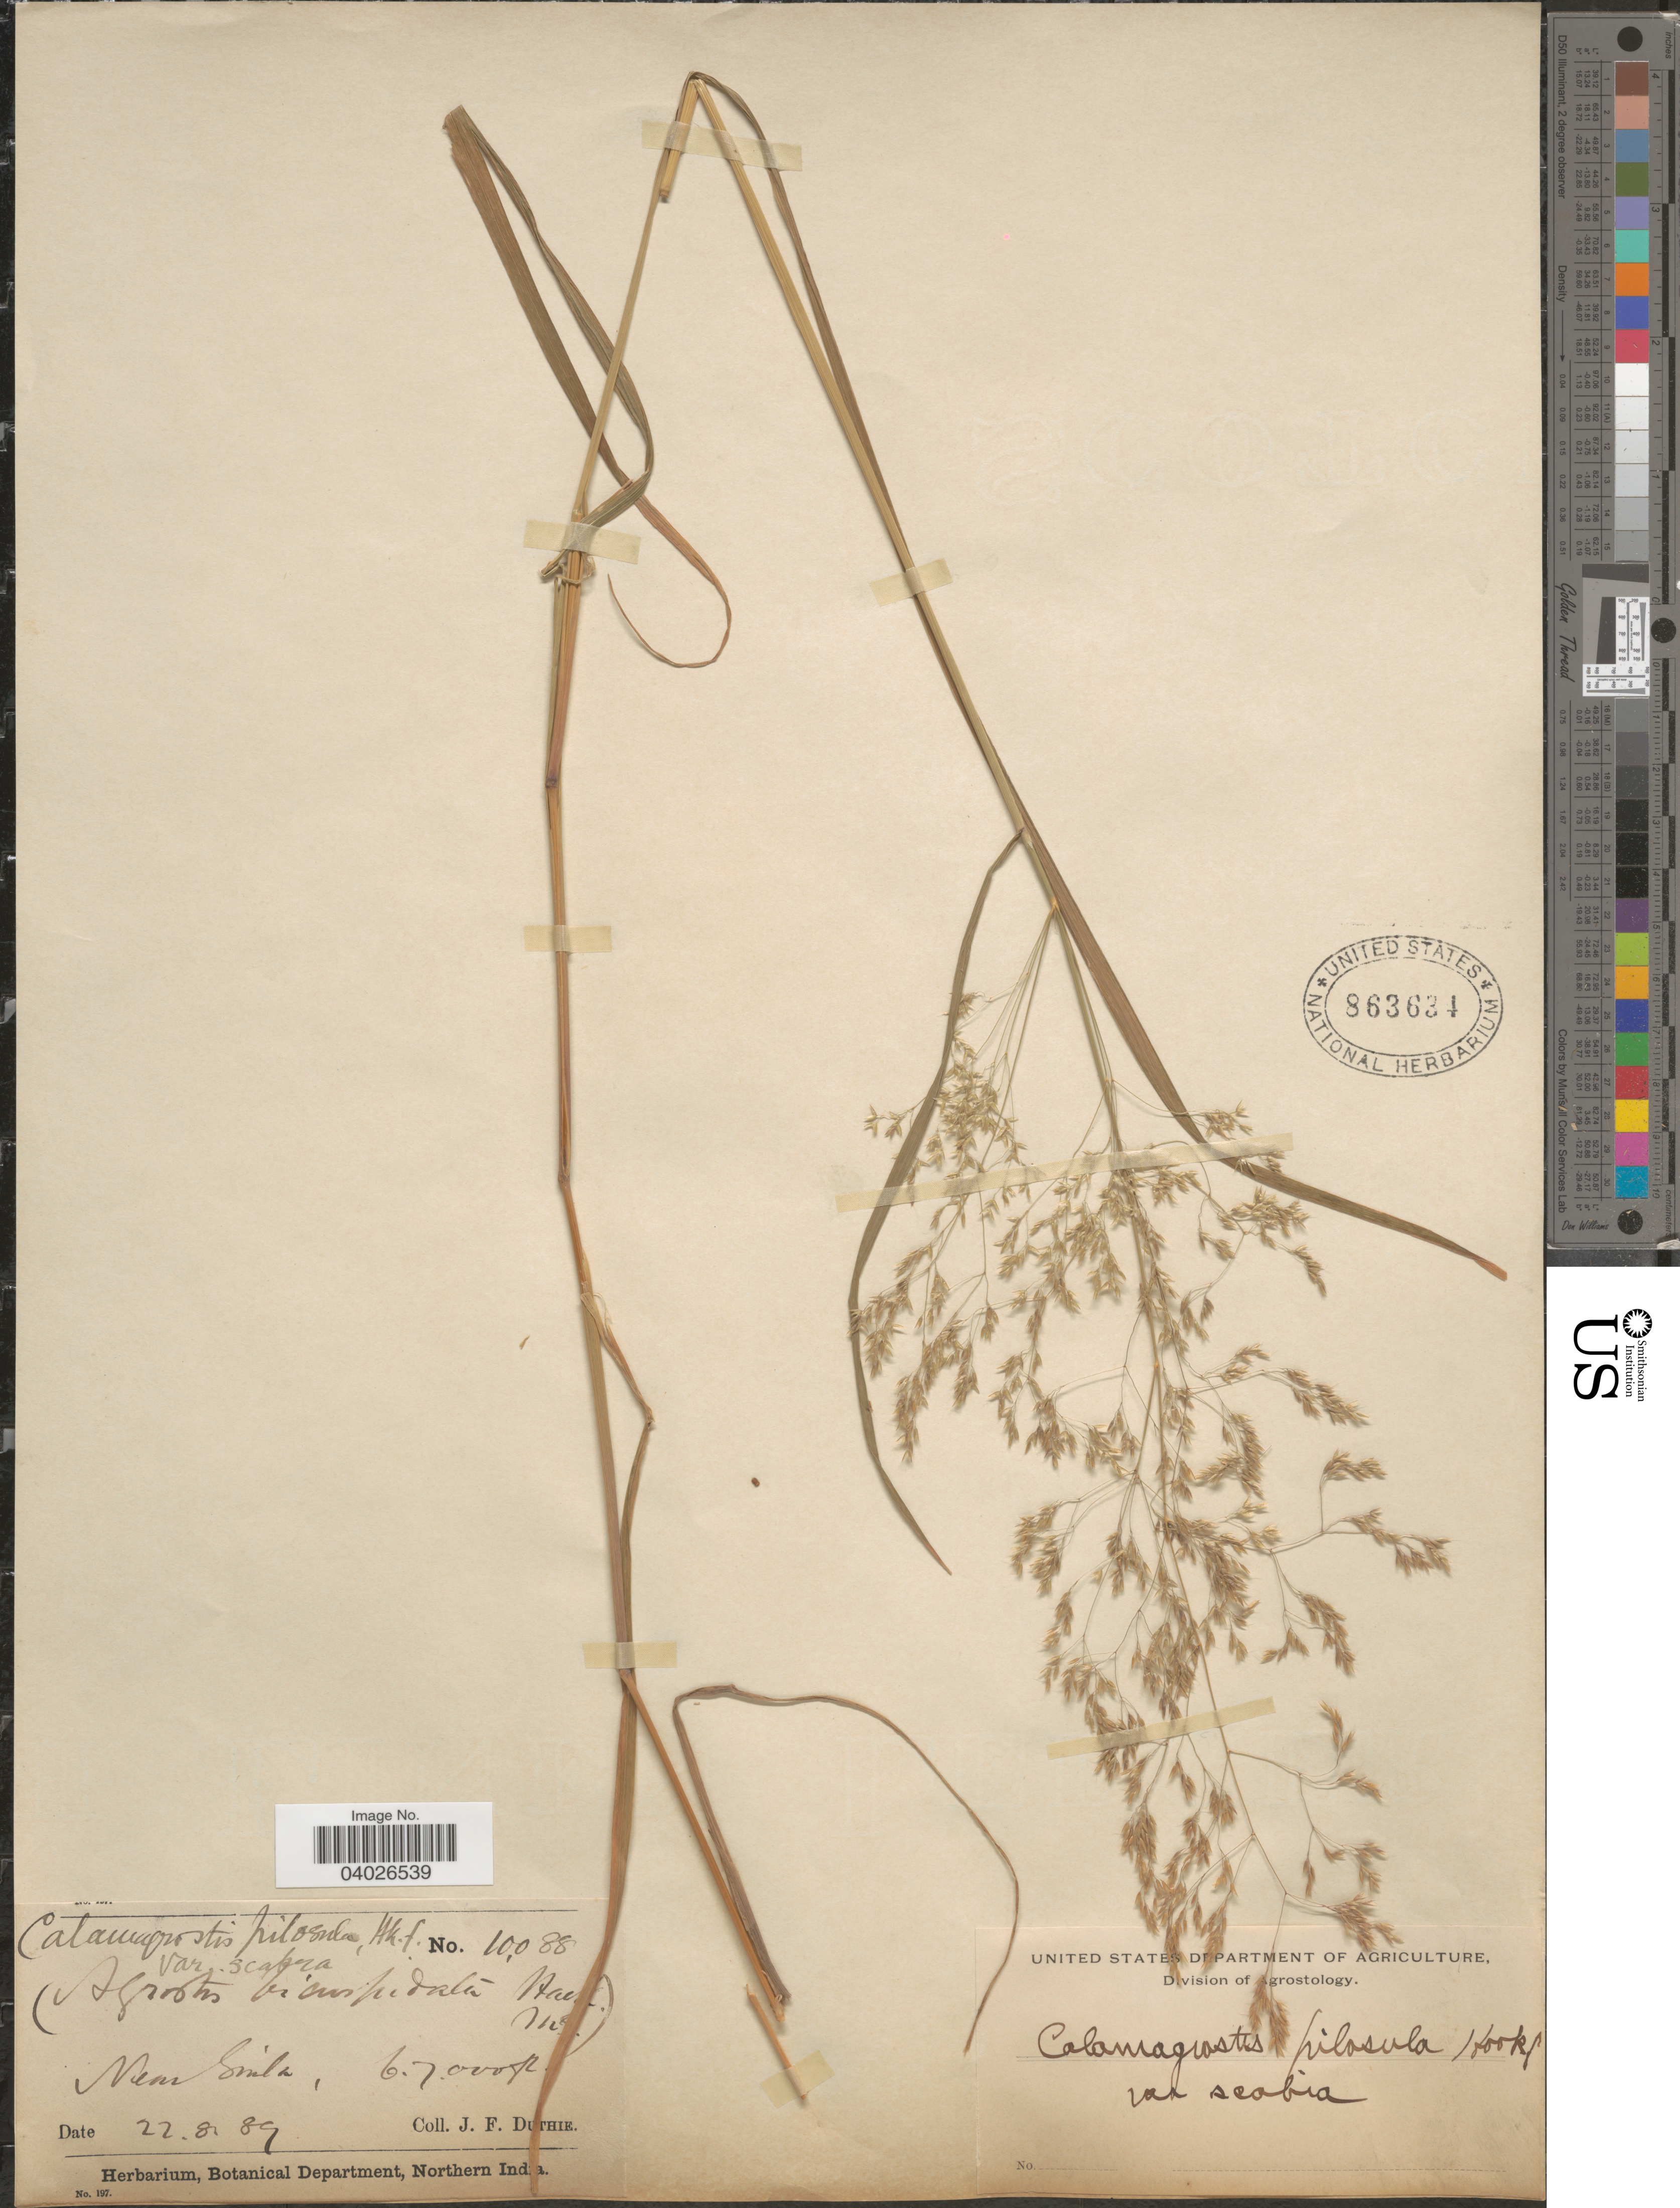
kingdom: Plantae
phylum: Tracheophyta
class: Liliopsida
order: Poales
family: Poaceae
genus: Agrostis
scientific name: Agrostis pilosula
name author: Trin.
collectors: J. F. Duthie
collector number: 10088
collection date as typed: Transcribed d/m/y: 22/8/89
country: India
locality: Near Simla.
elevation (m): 1829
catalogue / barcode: US 863634